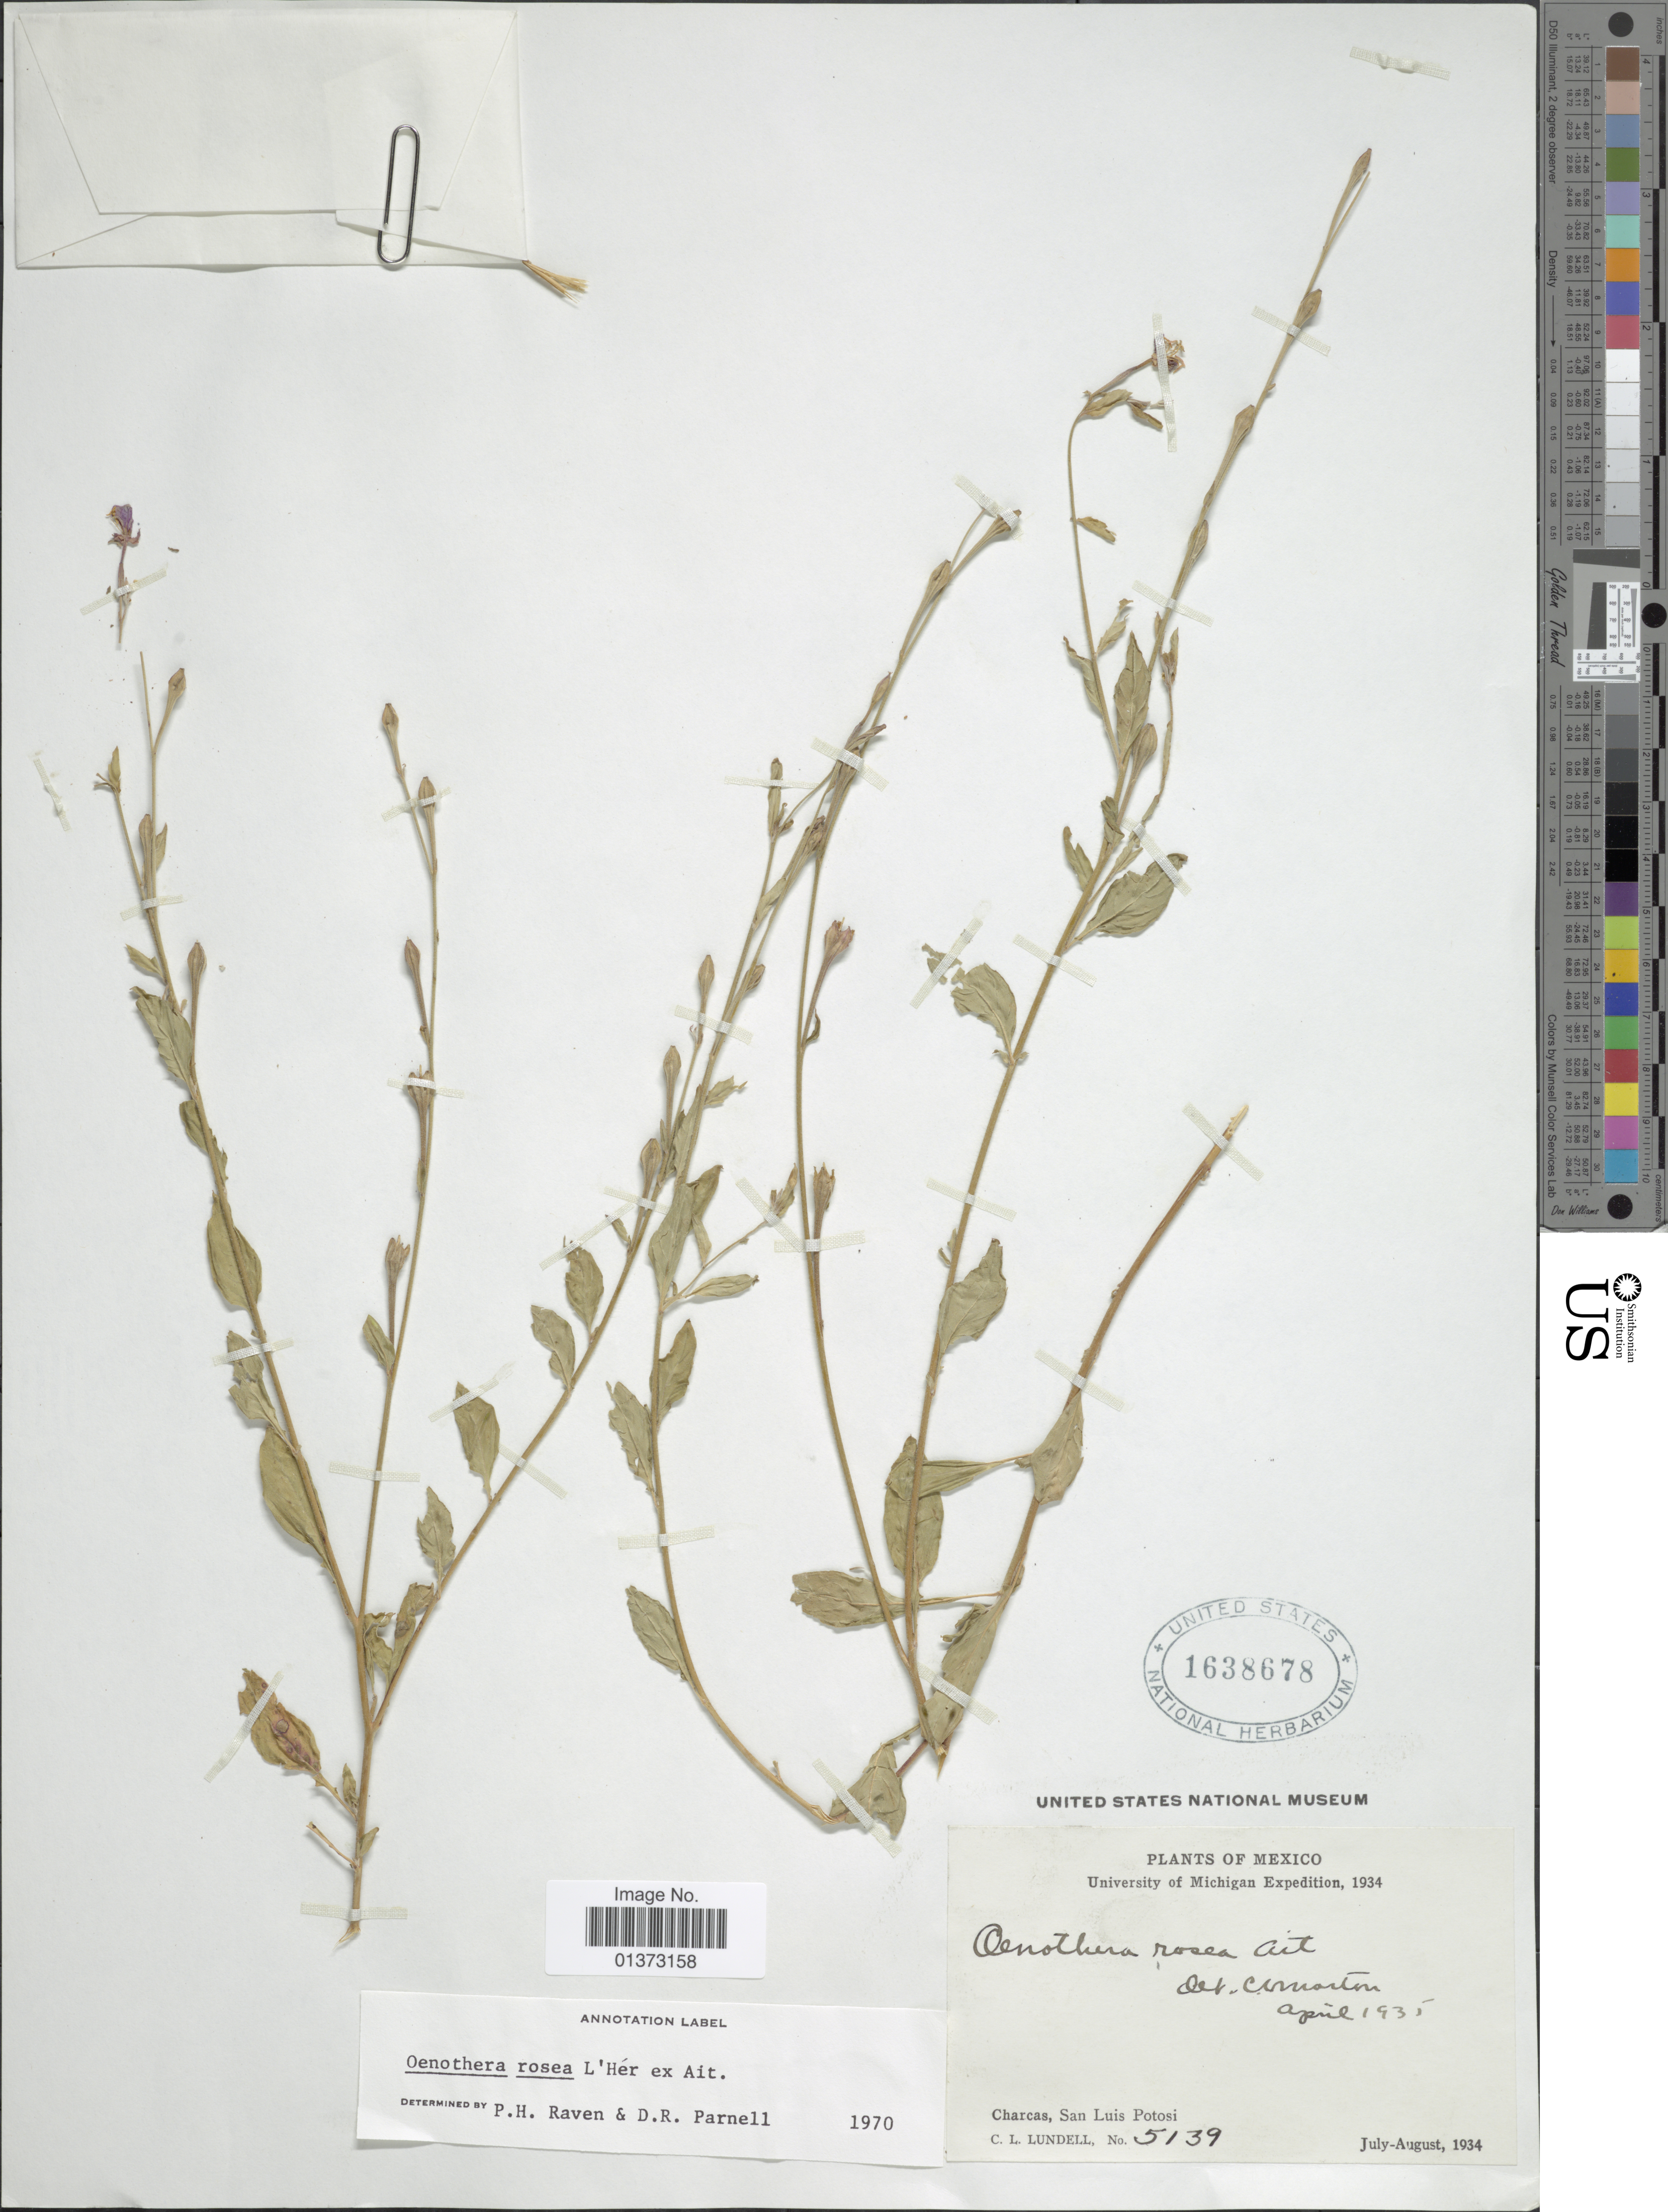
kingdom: Plantae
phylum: Tracheophyta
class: Magnoliopsida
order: Myrtales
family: Onagraceae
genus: Oenothera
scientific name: Oenothera rosea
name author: L'Hér. ex Aiton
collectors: C. L. Lundell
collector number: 5139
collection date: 1934-07/1934-08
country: Mexico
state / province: San Luis Potosí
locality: Charcas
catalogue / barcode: US 1638678